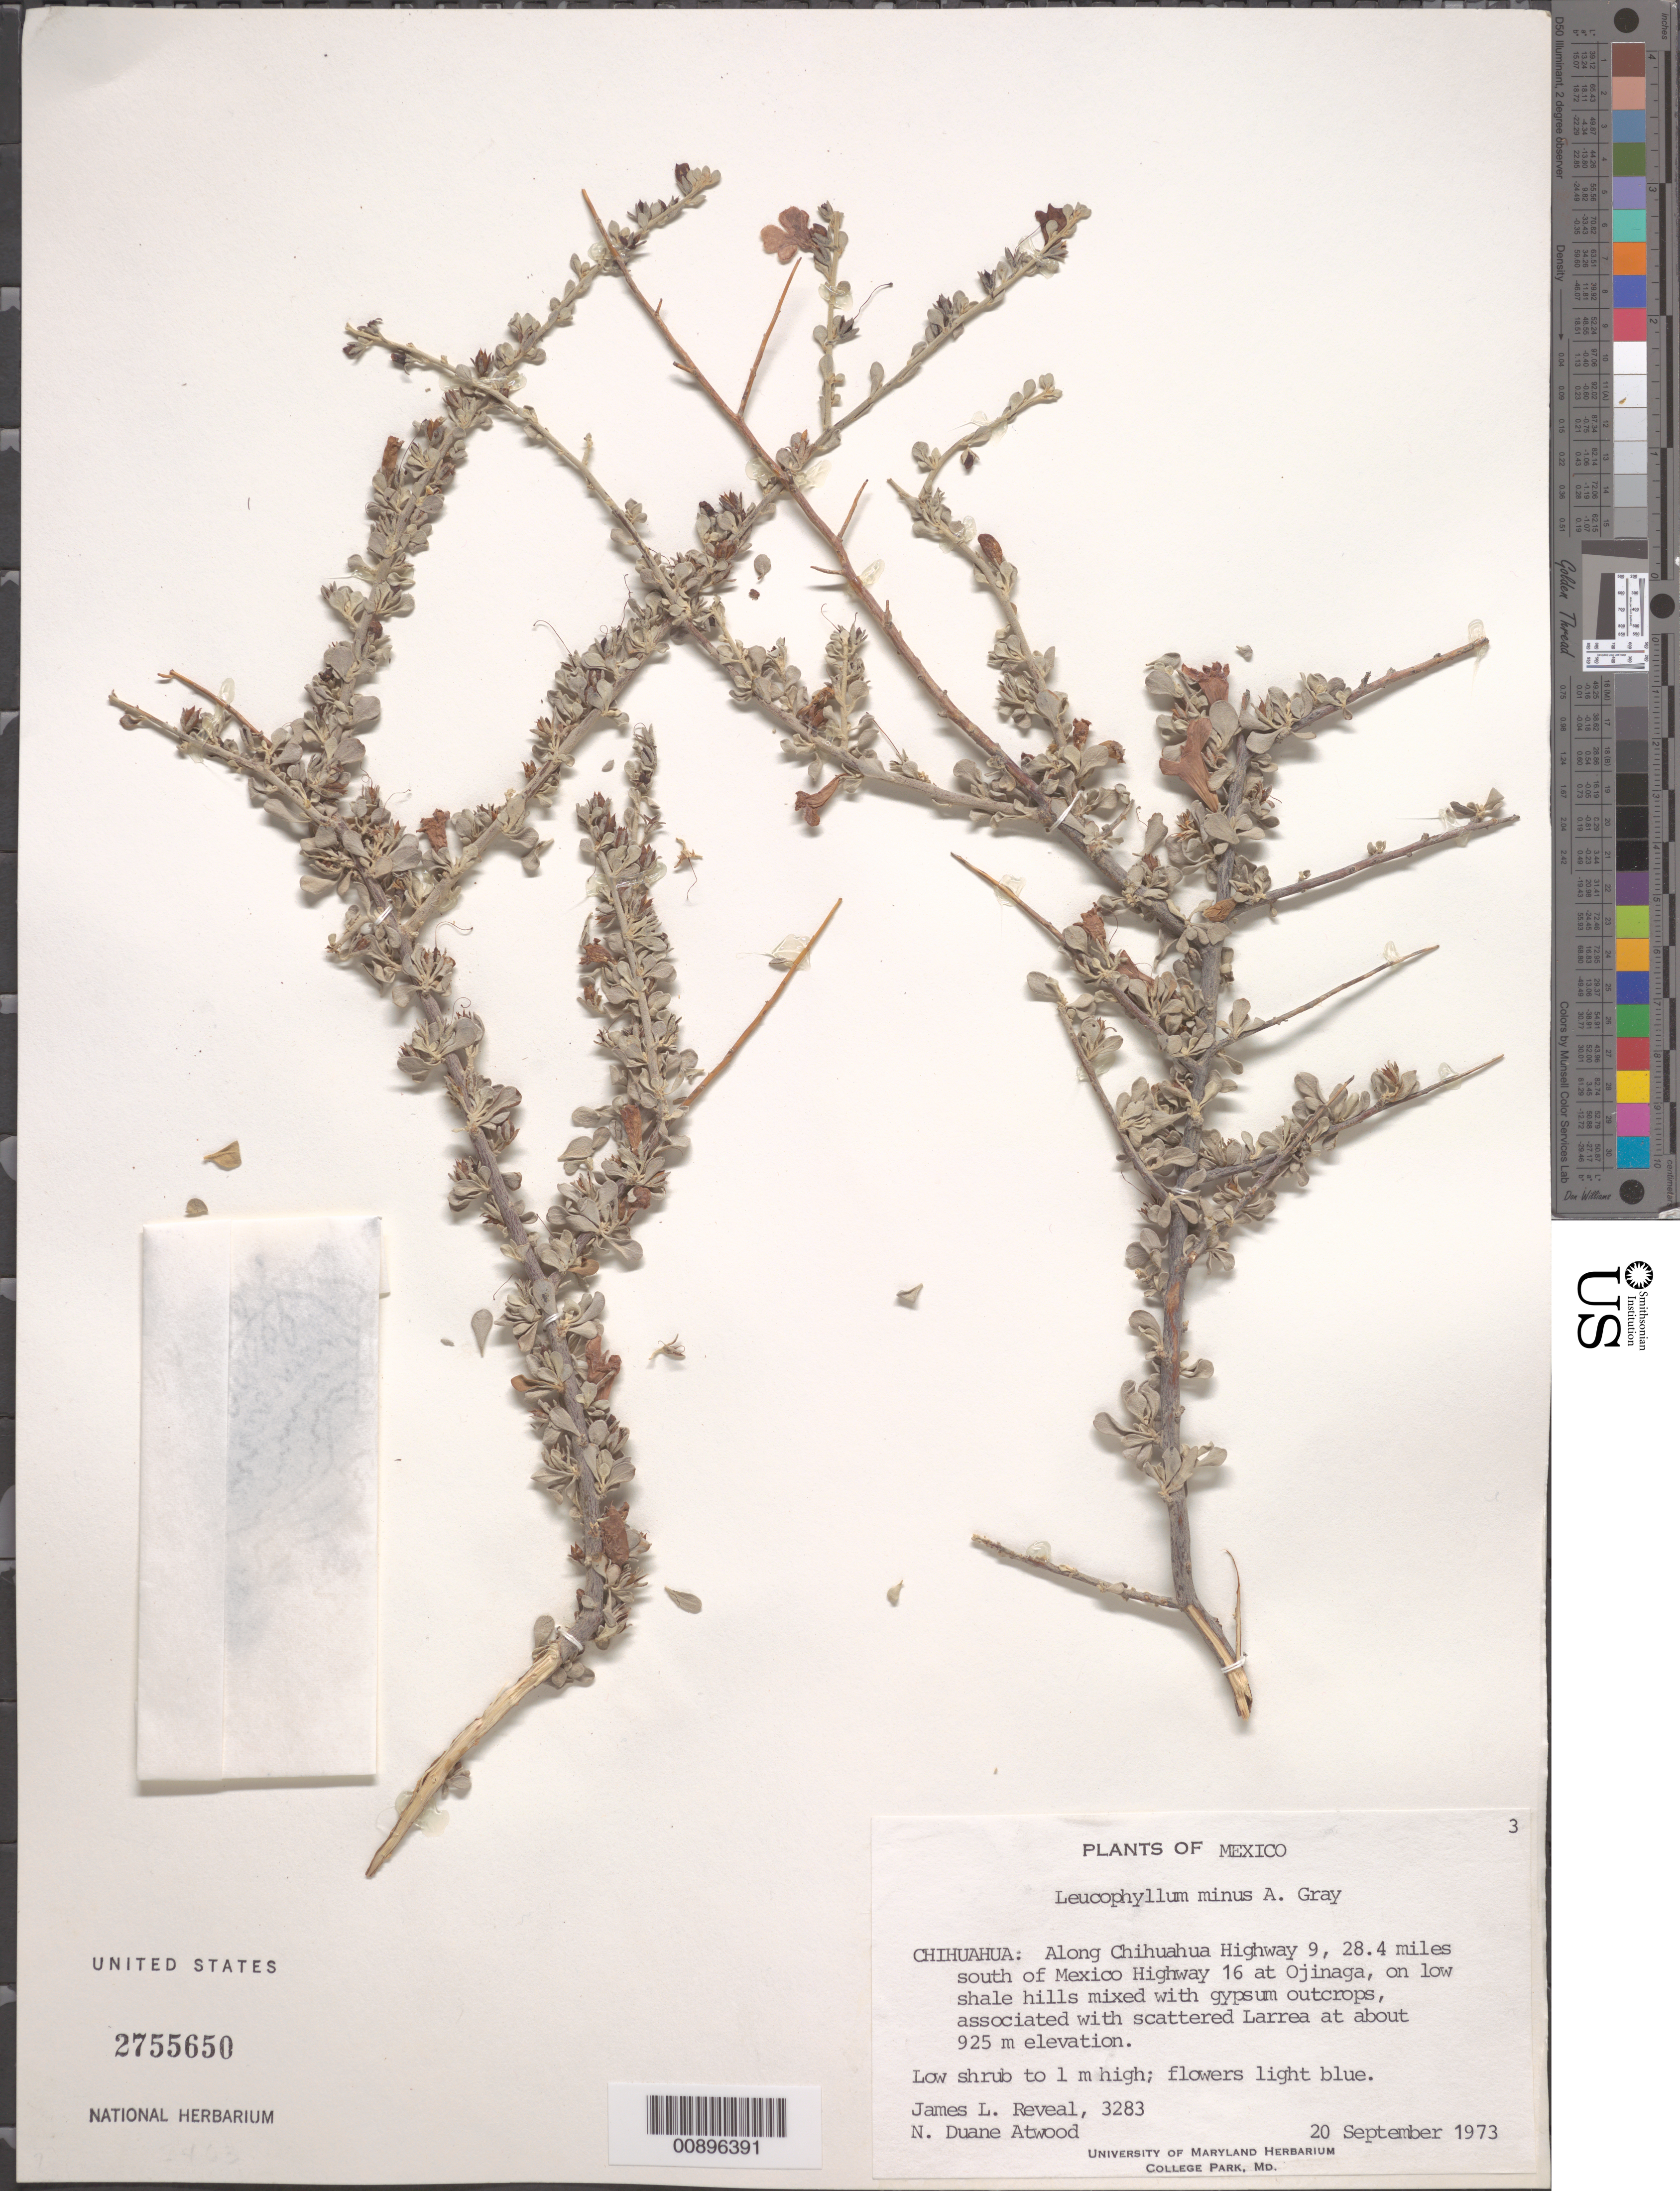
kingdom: Plantae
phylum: Tracheophyta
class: Magnoliopsida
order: Lamiales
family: Scrophulariaceae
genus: Leucophyllum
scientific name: Leucophyllum minus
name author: A. Gray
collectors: J. L. Reveal & N. D. Atwood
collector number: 3283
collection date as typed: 20 Sep 1973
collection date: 1973-09-20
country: Mexico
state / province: Chihuahua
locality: Along Chihuahua Highway 9, 28.4 miles south of Mexico Highway 16 at Ojinaga.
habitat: On low shale hills mixed with gypsum outcrops, associated with scattered Larrea.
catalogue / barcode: US 2755650